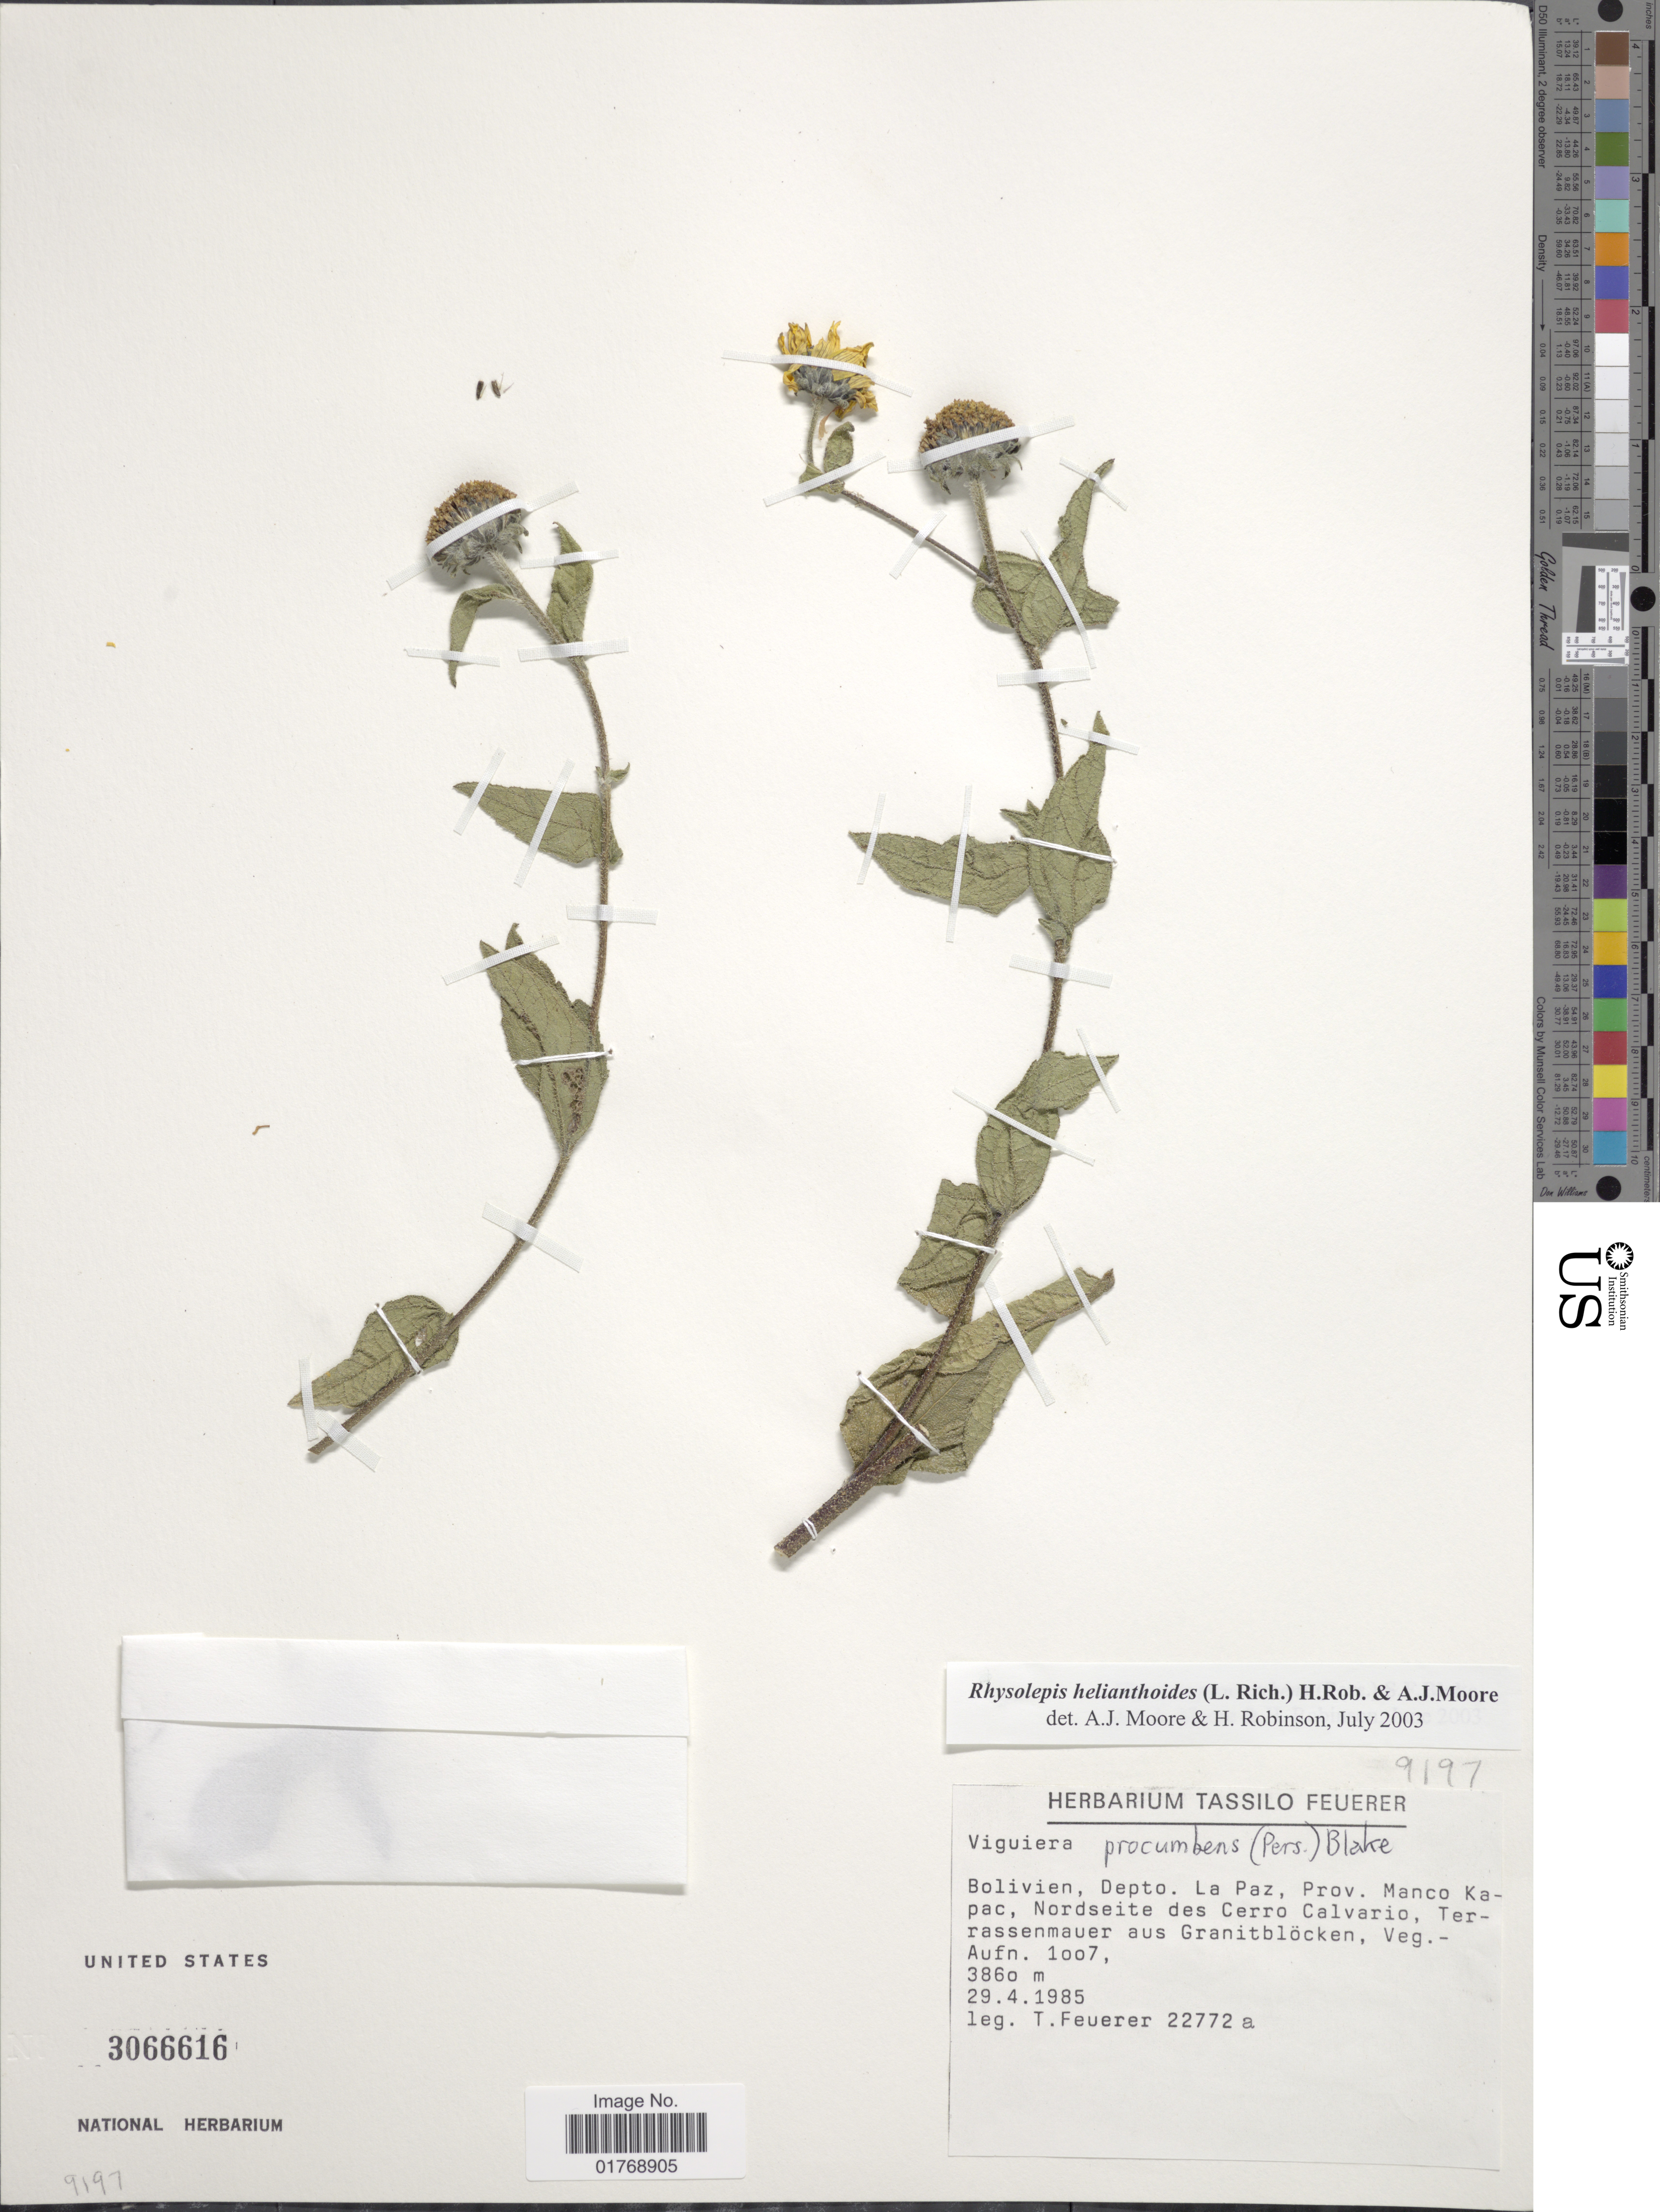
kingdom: Plantae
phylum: Tracheophyta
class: Magnoliopsida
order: Asterales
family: Asteraceae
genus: Viguiera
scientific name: Viguiera procumbens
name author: (Pers.) S.F. Blake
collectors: T. Feuerer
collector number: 22772a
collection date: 1985-04-29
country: Bolivia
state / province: La Paz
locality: Bolivien, Depto. La Paz, Prov. Manco Kapac, Nordseite des Cerro Calvario, Terassenmauer aus Granitblöcken, Veg.-Aufn. 1007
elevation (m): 3860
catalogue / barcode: US 3066616